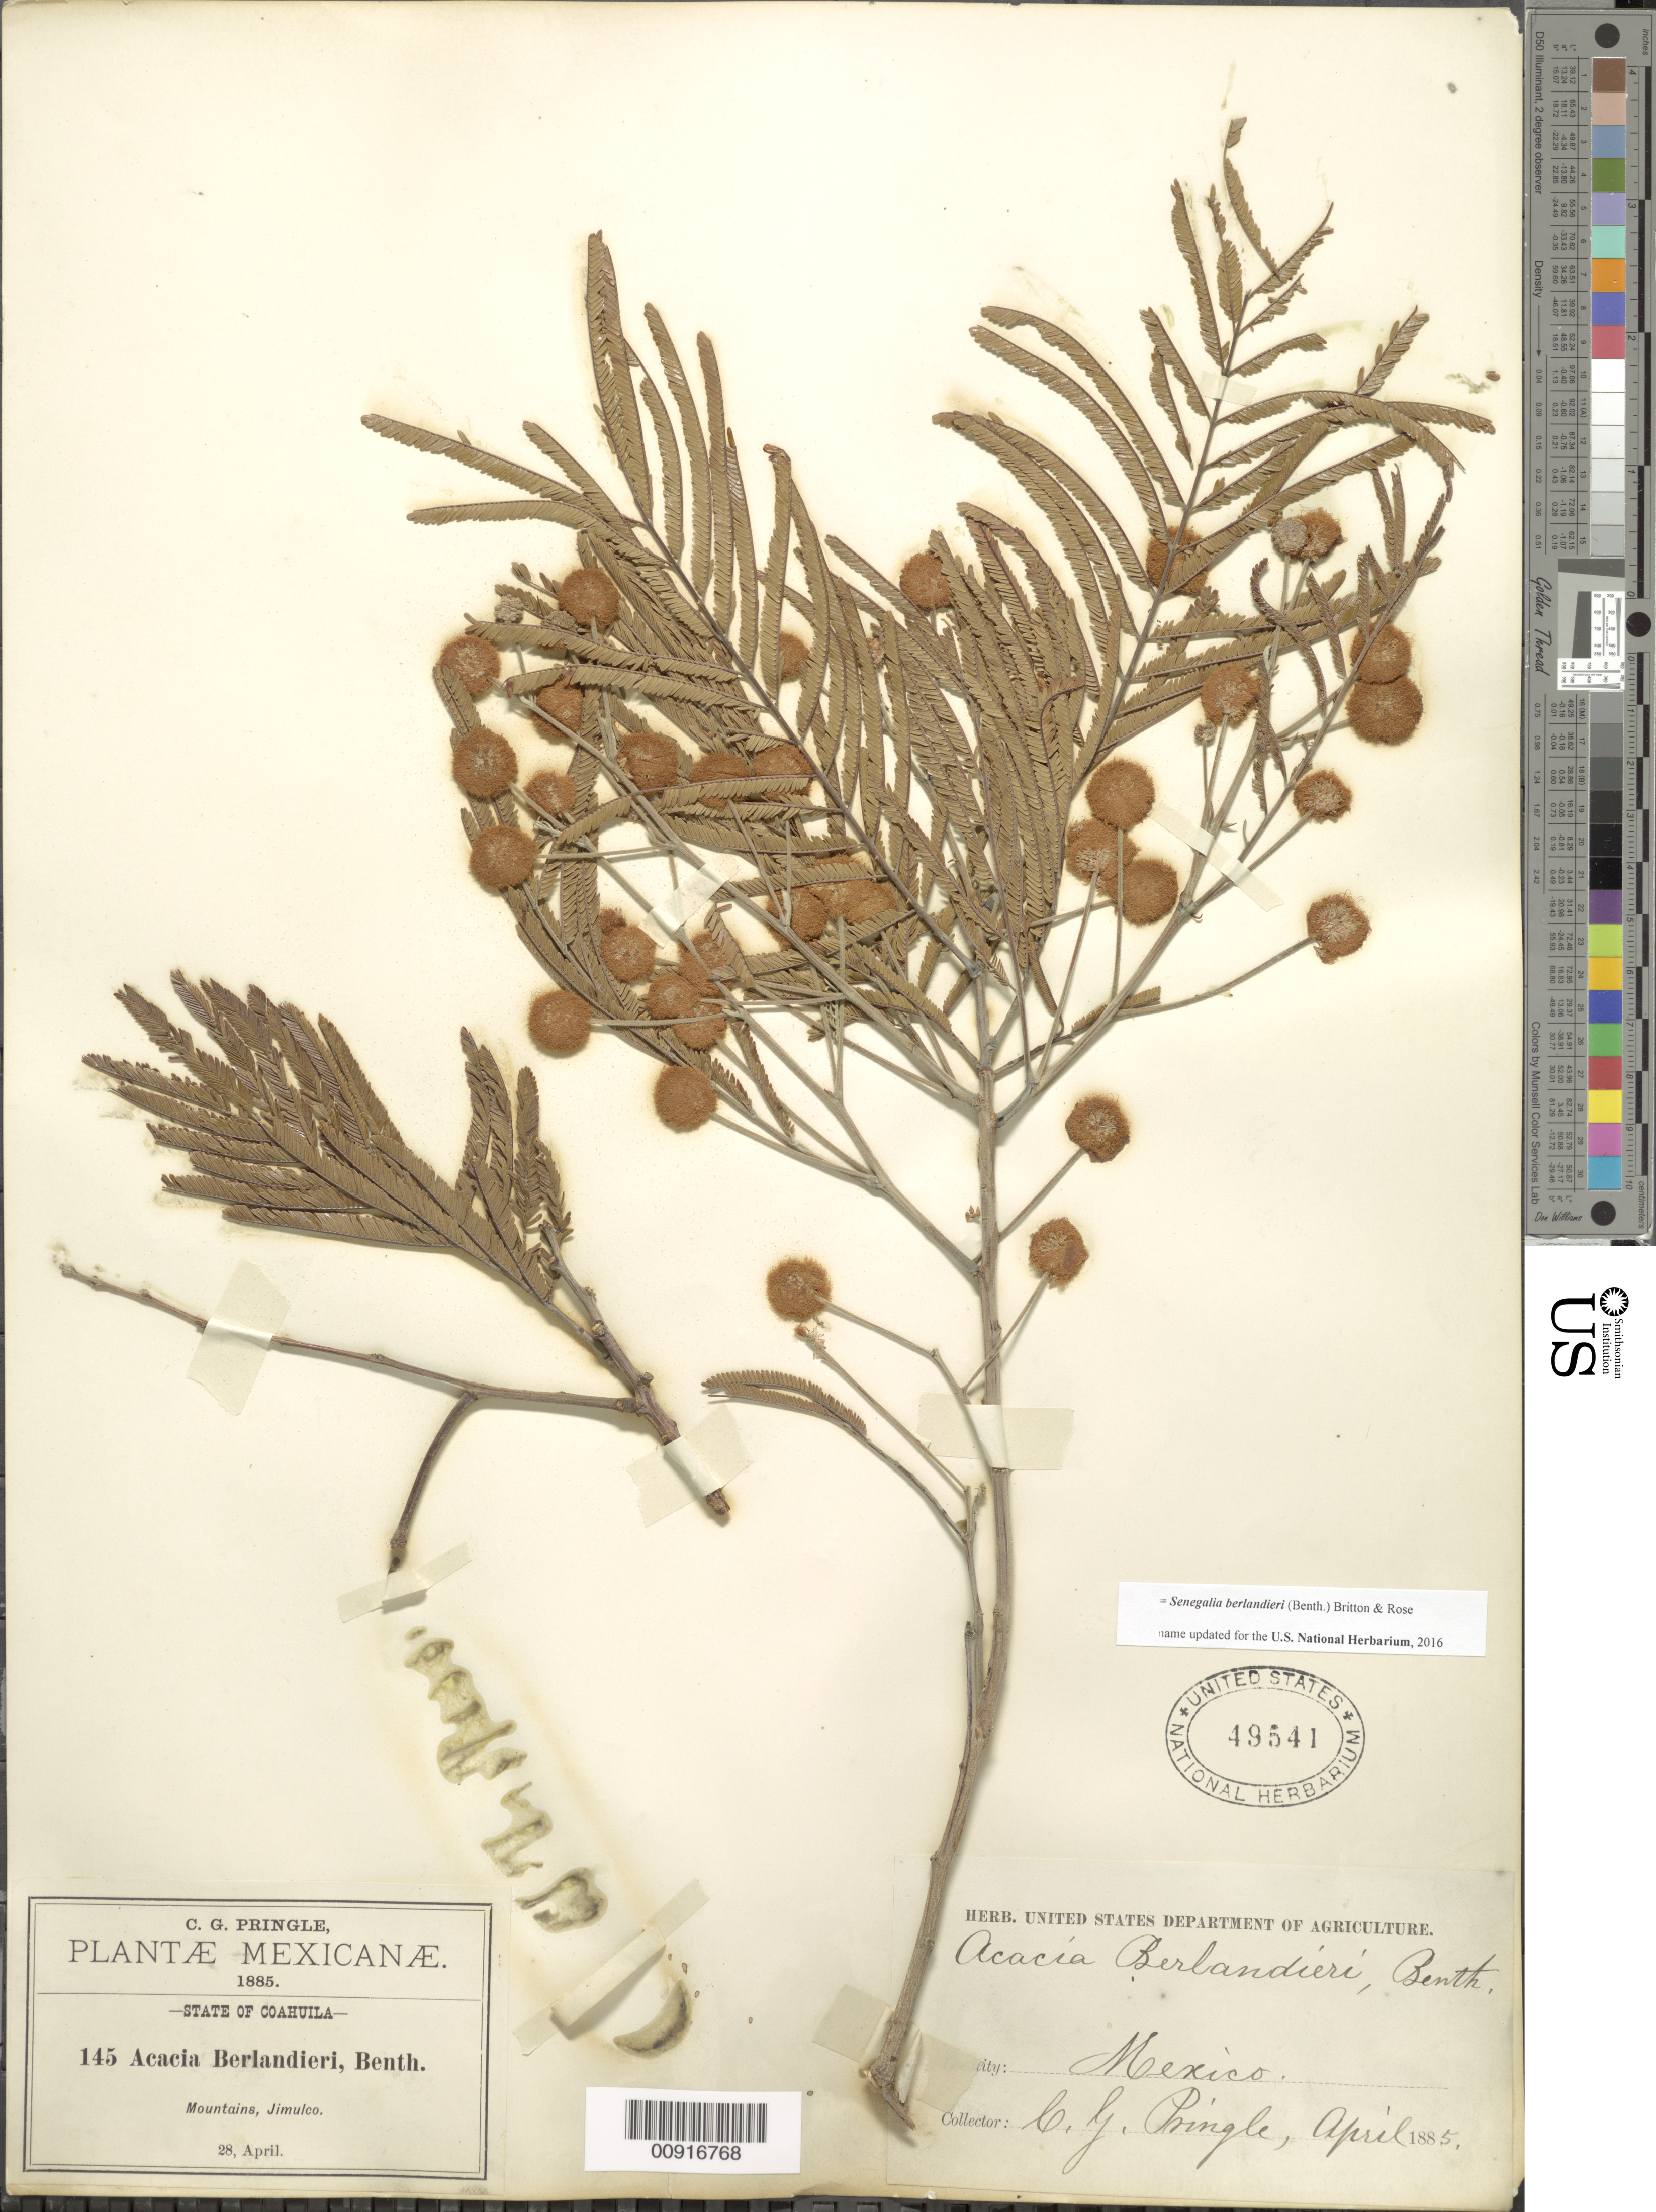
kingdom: Plantae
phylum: Tracheophyta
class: Magnoliopsida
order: Fabales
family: Fabaceae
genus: Senegalia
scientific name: Senegalia berlandieri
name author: (Benth.) Britton & Rose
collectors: C. G. Pringle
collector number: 145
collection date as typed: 28 Apr 1885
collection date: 1885-04-28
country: Mexico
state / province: Coahuila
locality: Jimulco, State of Coahuila.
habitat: Mountains.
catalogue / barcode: US 49541